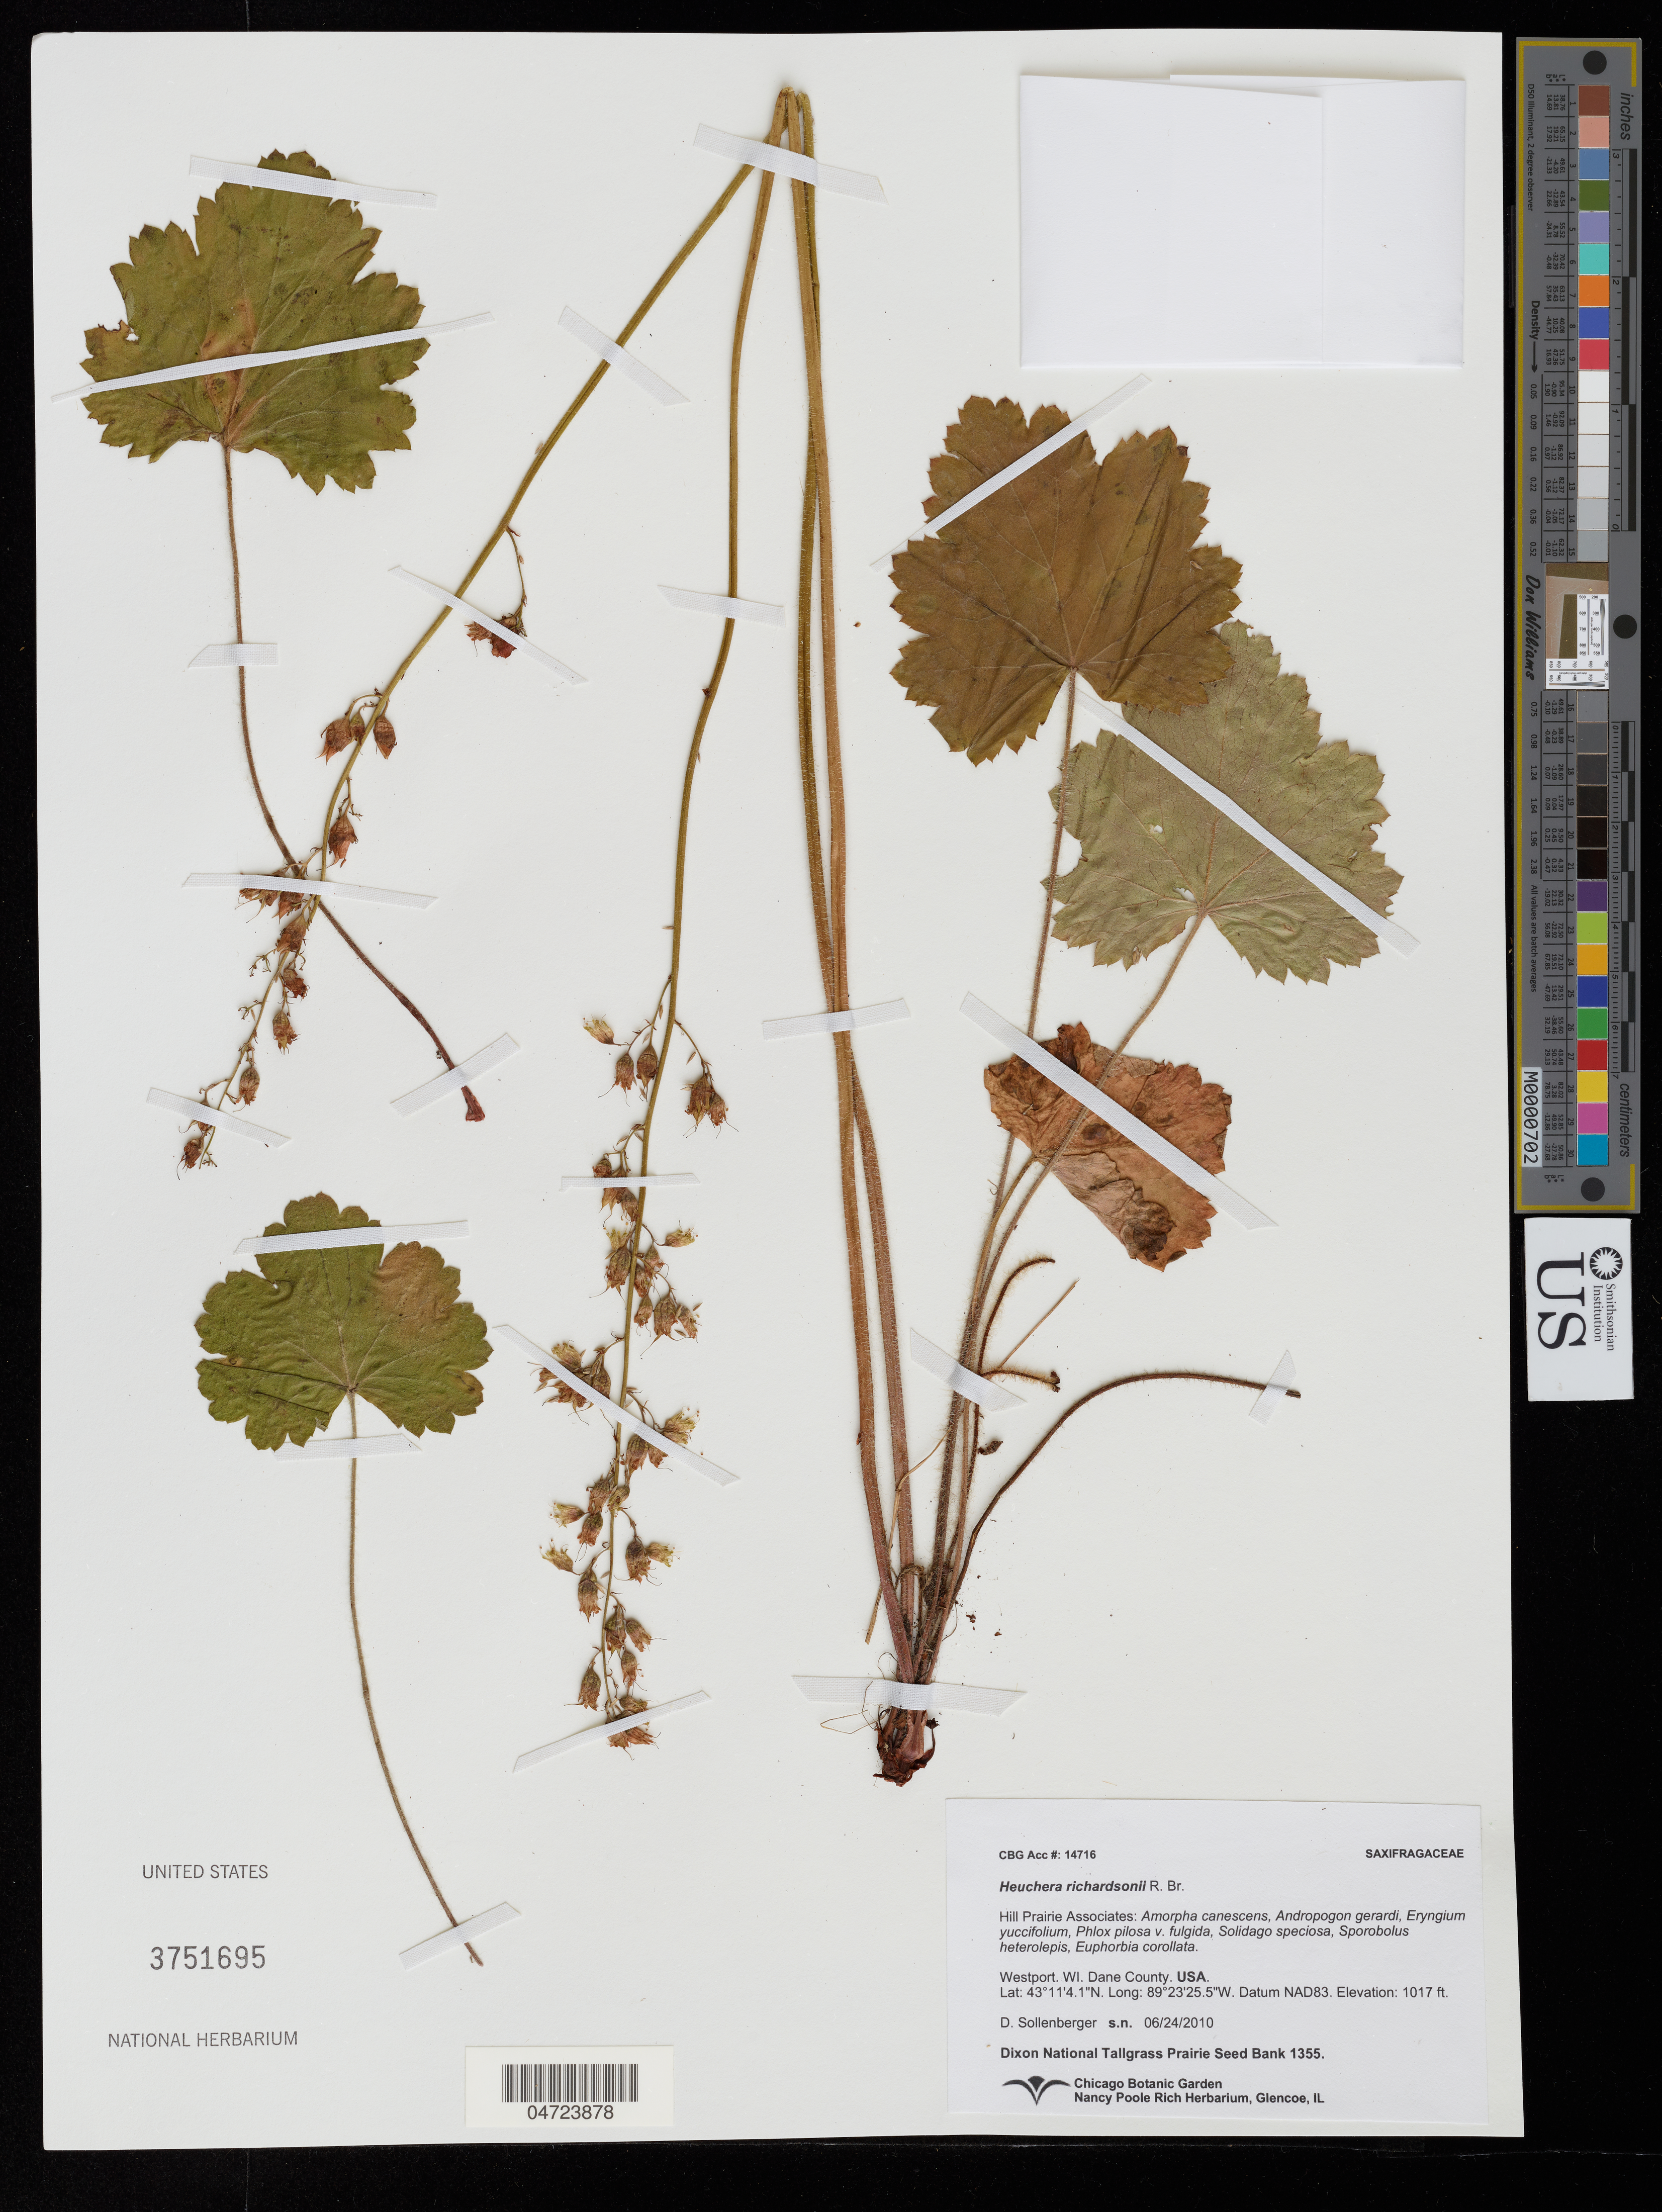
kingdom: Plantae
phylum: Tracheophyta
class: Magnoliopsida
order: Saxifragales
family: Saxifragaceae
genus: Heuchera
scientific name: Heuchera richardsonii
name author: R. Br.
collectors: D. Sollenberger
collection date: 2010-06-24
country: United States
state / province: Wisconsin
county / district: Dane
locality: Westport. Dane County.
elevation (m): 310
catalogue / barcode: US 3751695